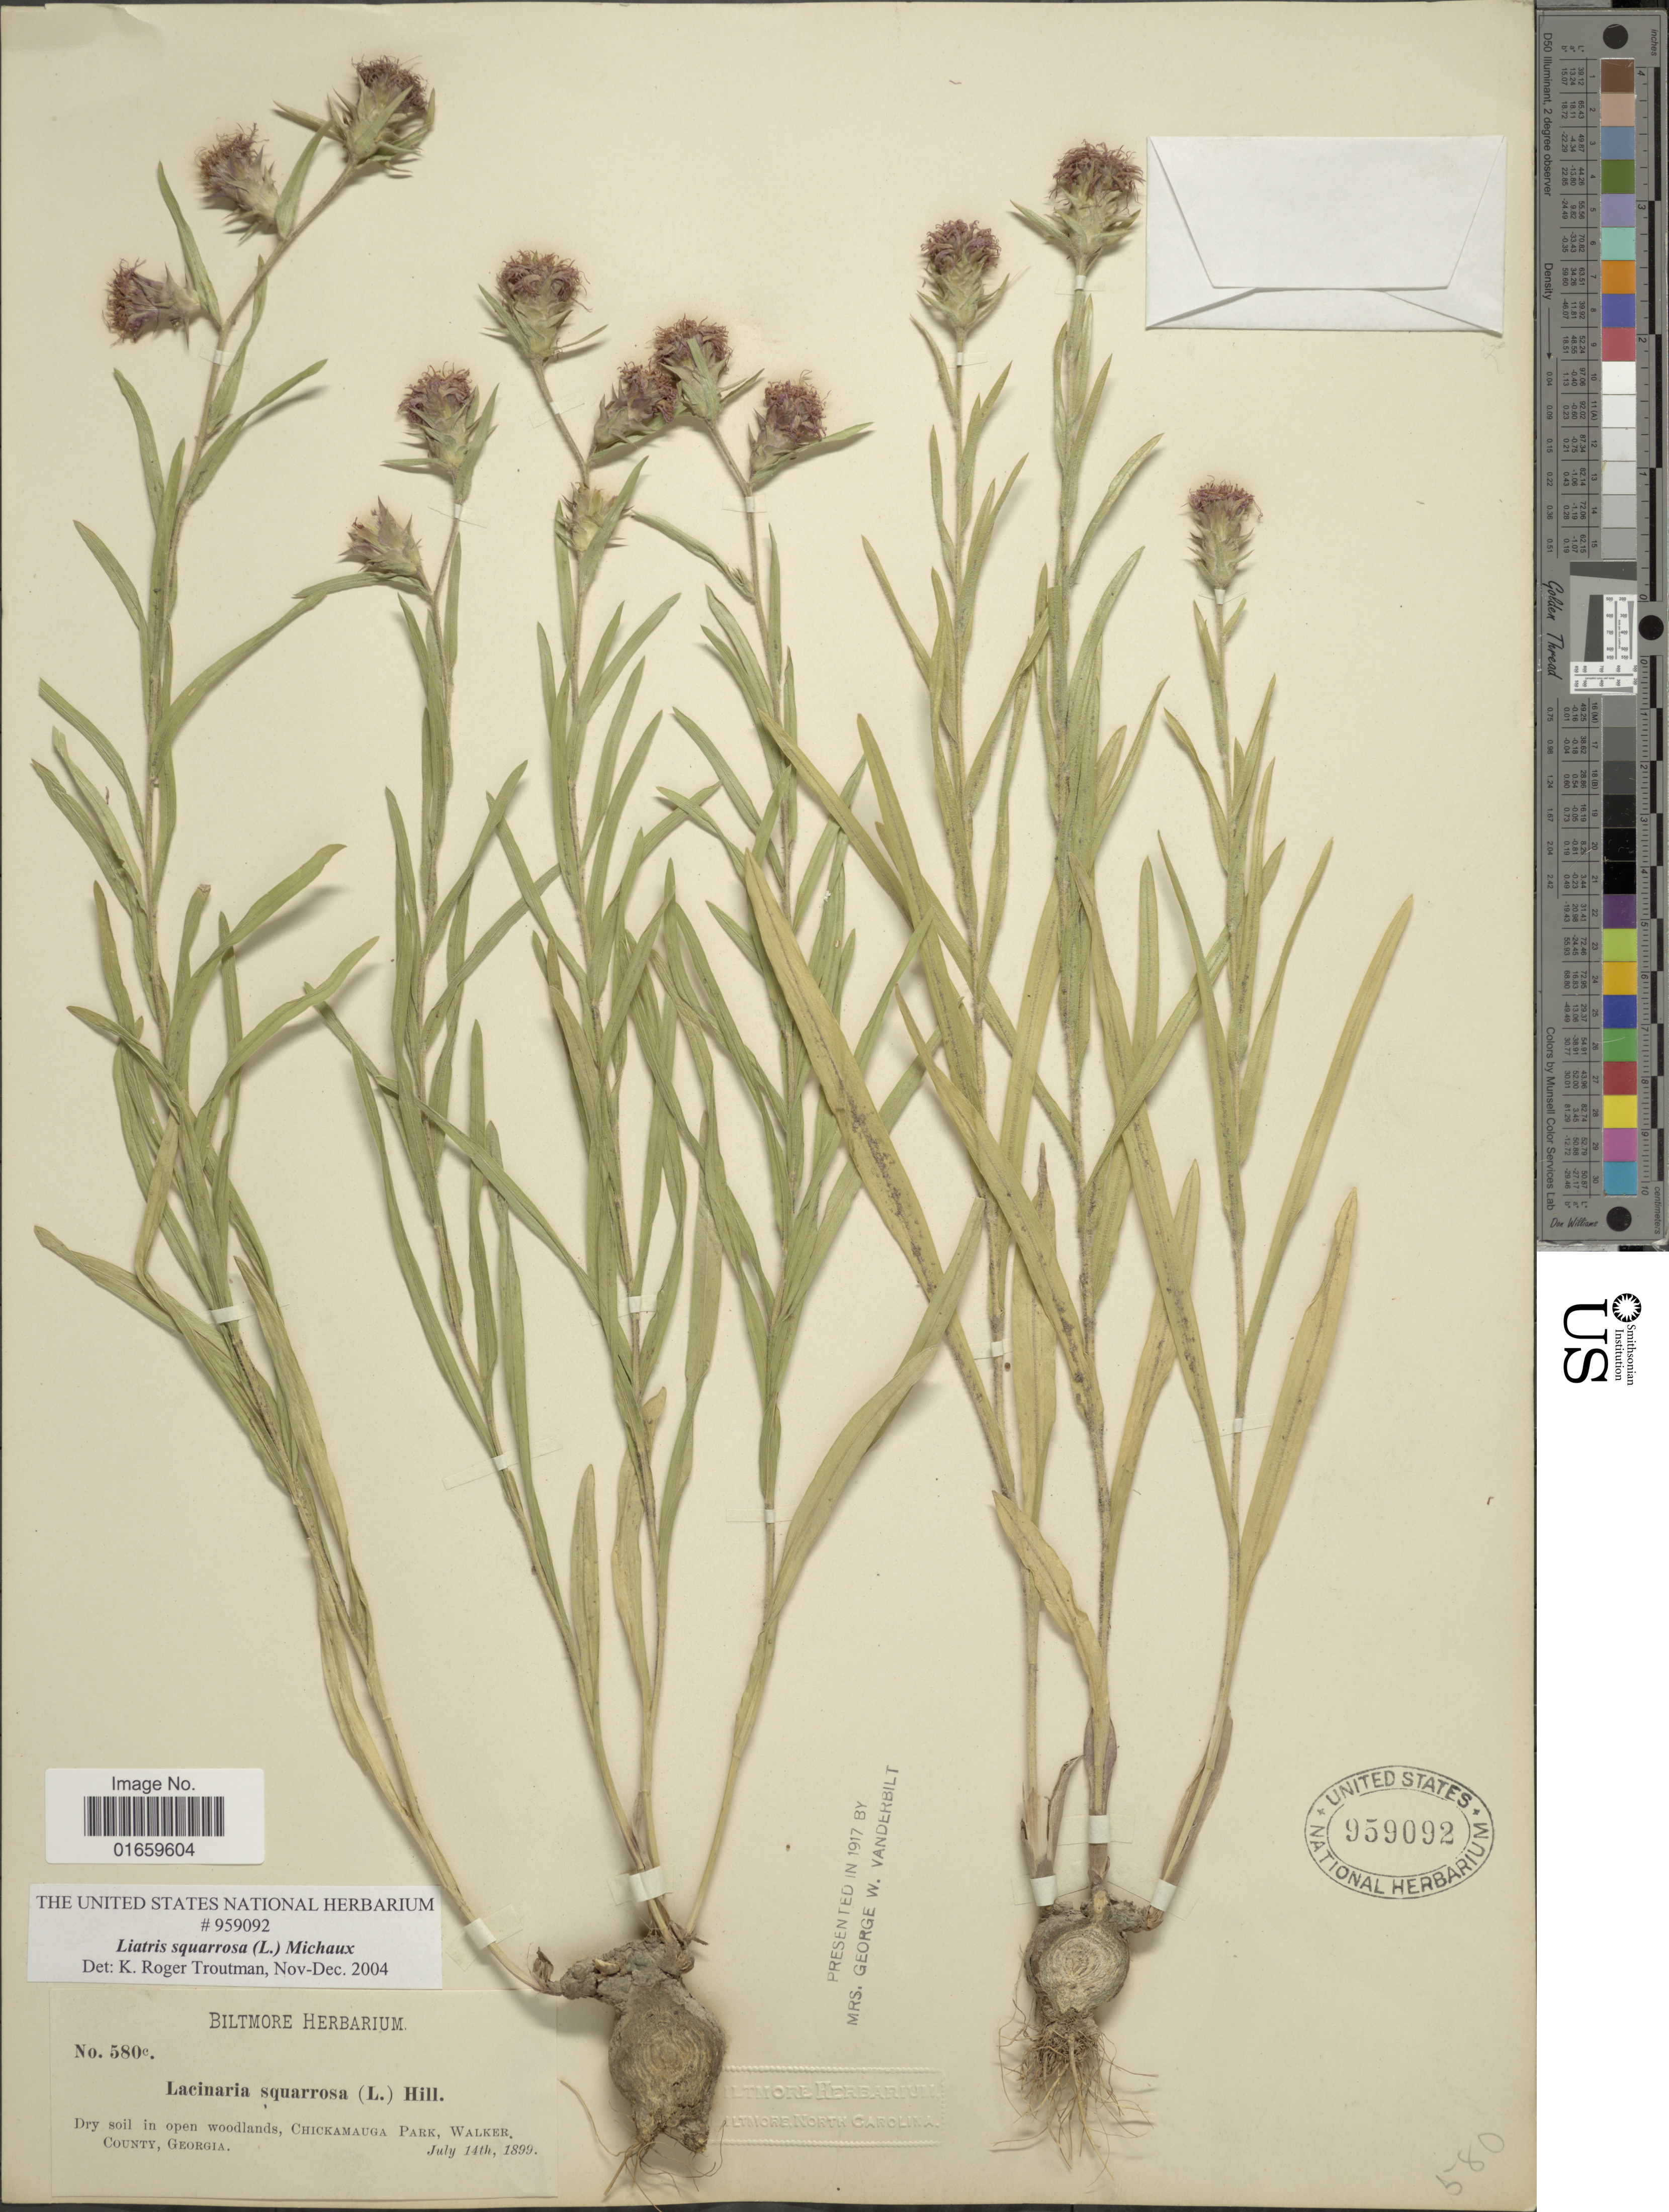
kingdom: Plantae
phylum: Tracheophyta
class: Magnoliopsida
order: Asterales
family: Asteraceae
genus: Liatris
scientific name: Liatris squarrosa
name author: (L.) Michx.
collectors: ex herb. Biltmore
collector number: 580c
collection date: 1899-07-14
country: United States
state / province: Georgia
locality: Chickamauga Park, Walker County, Georgia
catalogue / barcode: US 959092